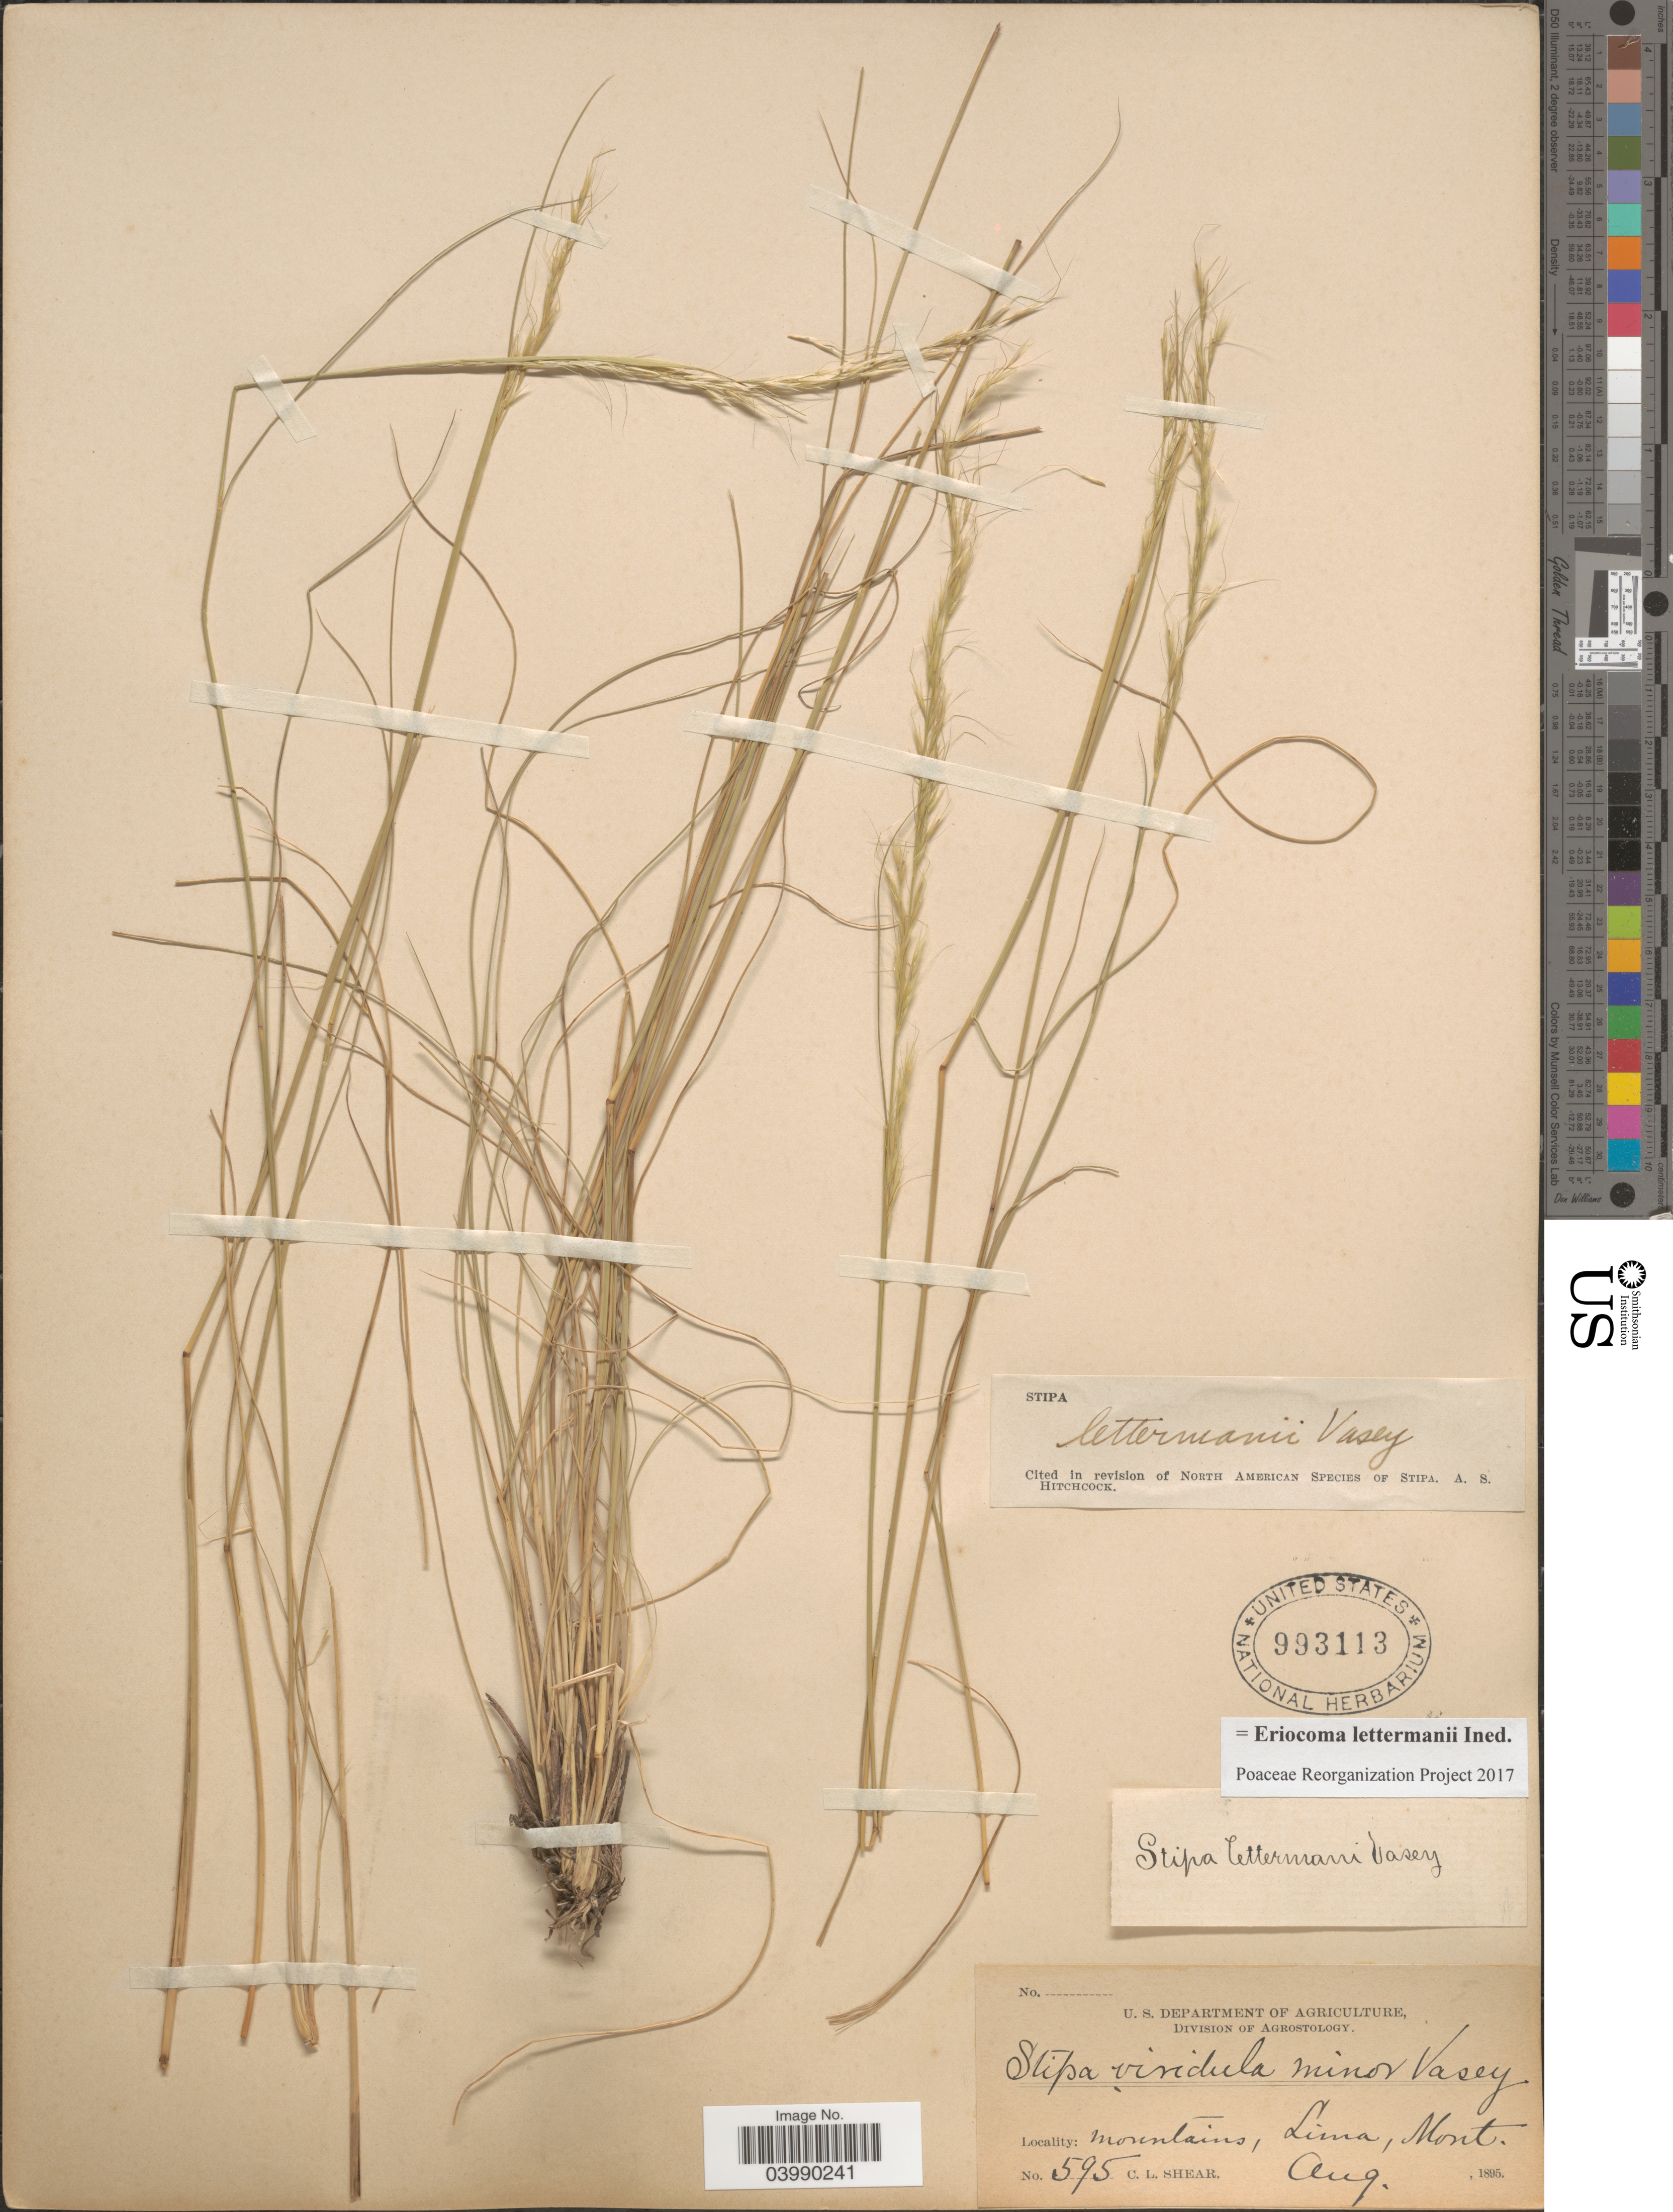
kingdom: Plantae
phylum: Tracheophyta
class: Liliopsida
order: Poales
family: Poaceae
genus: Eriocoma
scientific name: Eriocoma lettermanii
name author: (Vasey) Romasch.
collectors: C. L. Shear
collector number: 595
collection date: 1895-08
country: United States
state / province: Montana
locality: Mountains, Lima.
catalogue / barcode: US 993113